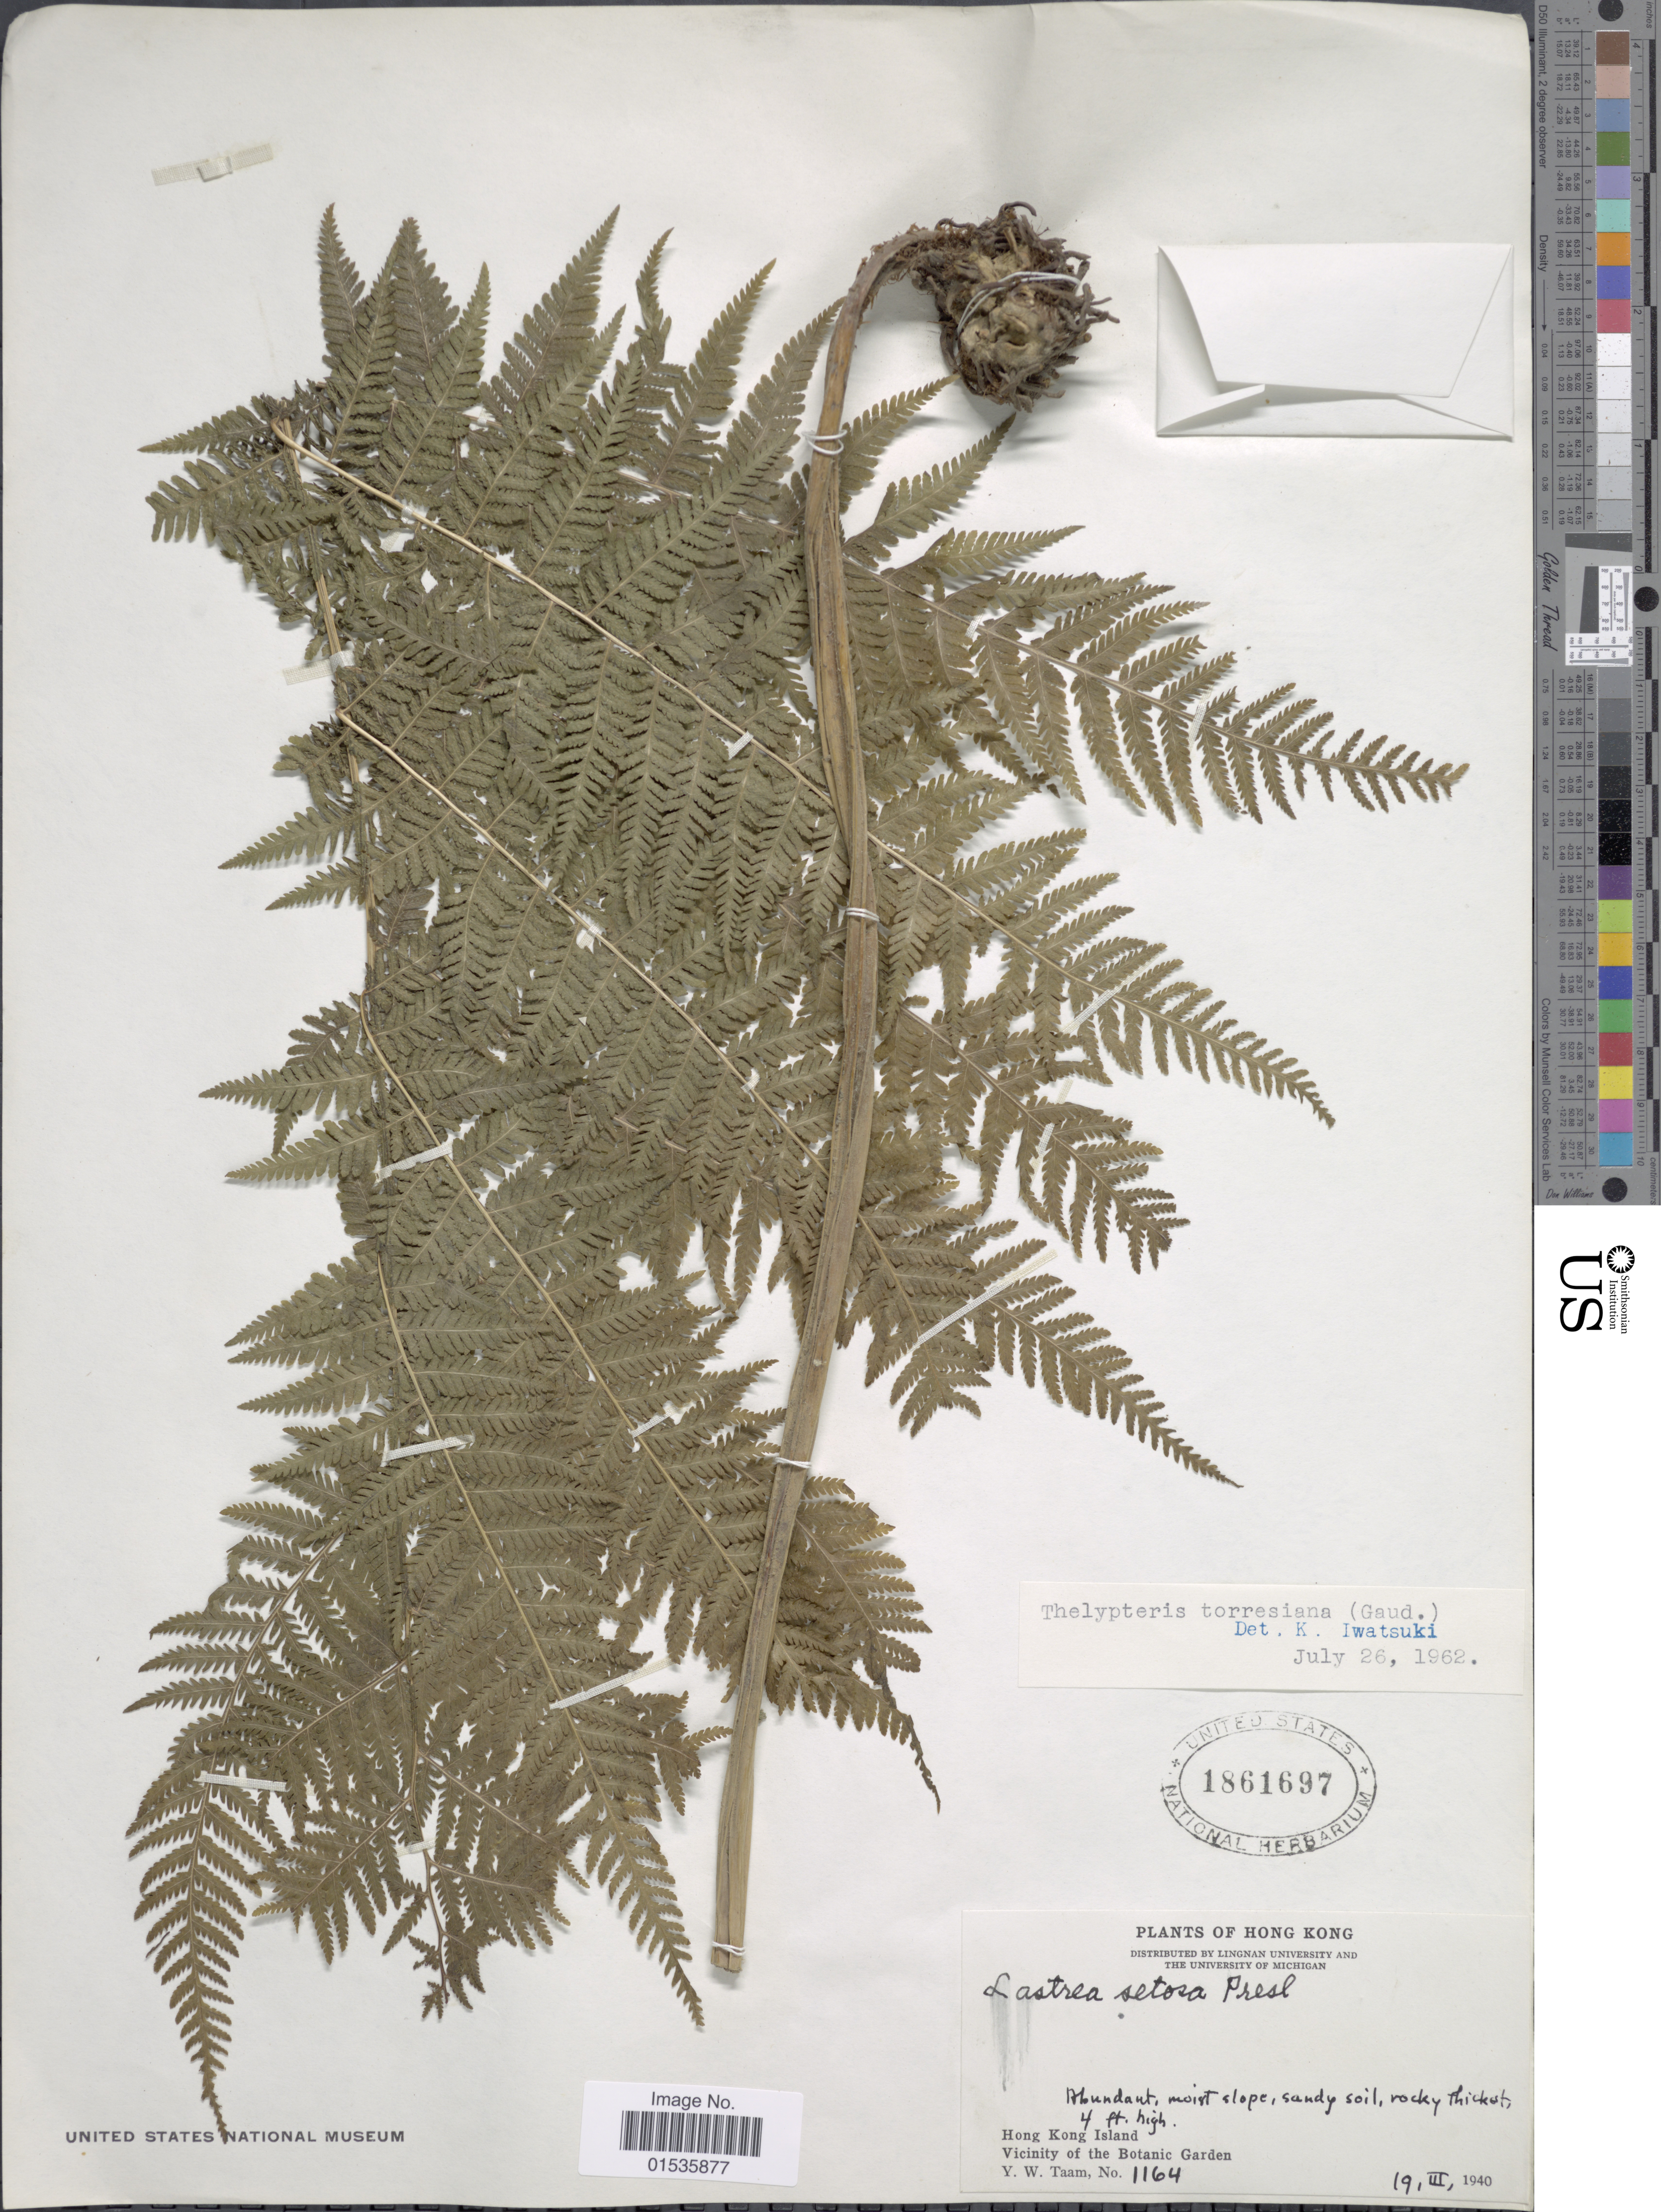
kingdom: Plantae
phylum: Tracheophyta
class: Polypodiopsida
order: Polypodiales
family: Thelypteridaceae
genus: Macrothelypteris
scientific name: Macrothelypteris torresiana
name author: (Gaudich.) Ching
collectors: Y. W. Taam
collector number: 1164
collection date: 1940-03-19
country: China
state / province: Hong Kong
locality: Hong Kong, Hong Kong Island. Vicinity of the Botanic Garden.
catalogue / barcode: US 1861697